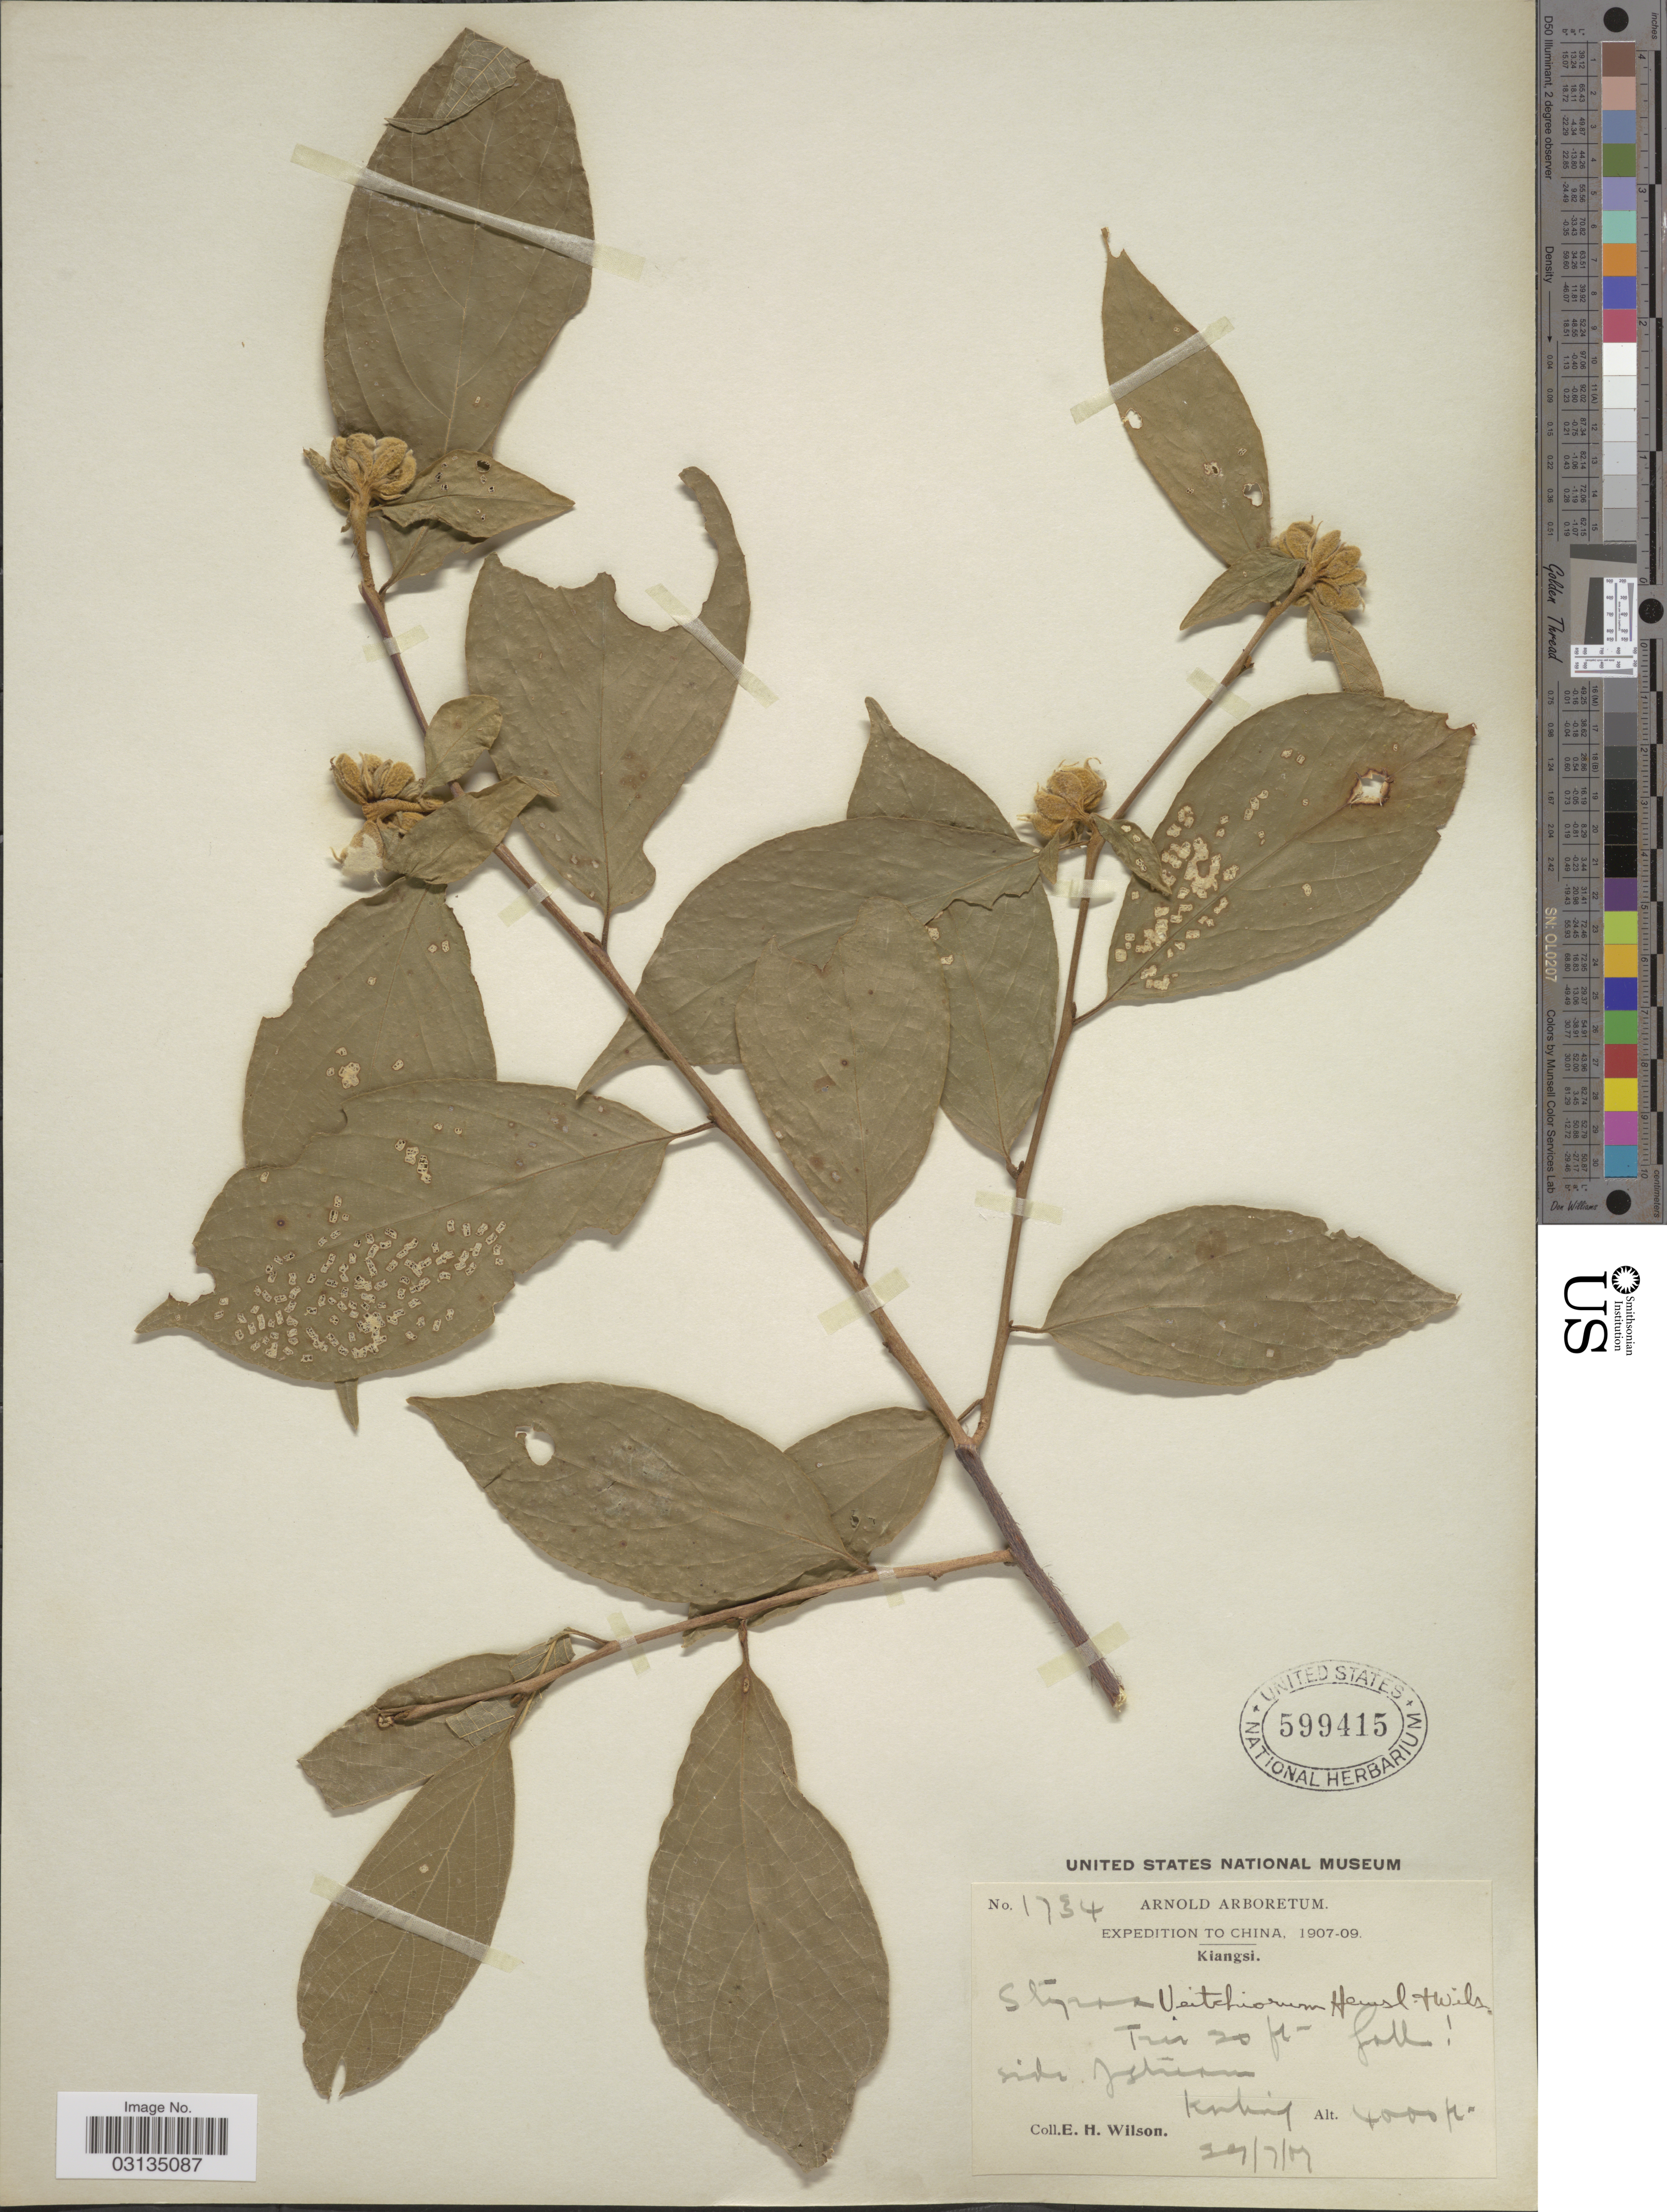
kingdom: Plantae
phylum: Tracheophyta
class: Magnoliopsida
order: Ericales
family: Styracaceae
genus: Styrax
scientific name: Styrax veitchiorum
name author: Hemsl. & E.H. Wilson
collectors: E. Wilson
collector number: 1734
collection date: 1907-07-29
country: China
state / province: Jiangxi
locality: Kiangsi, side of stream. Kuling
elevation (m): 1219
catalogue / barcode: US 599415